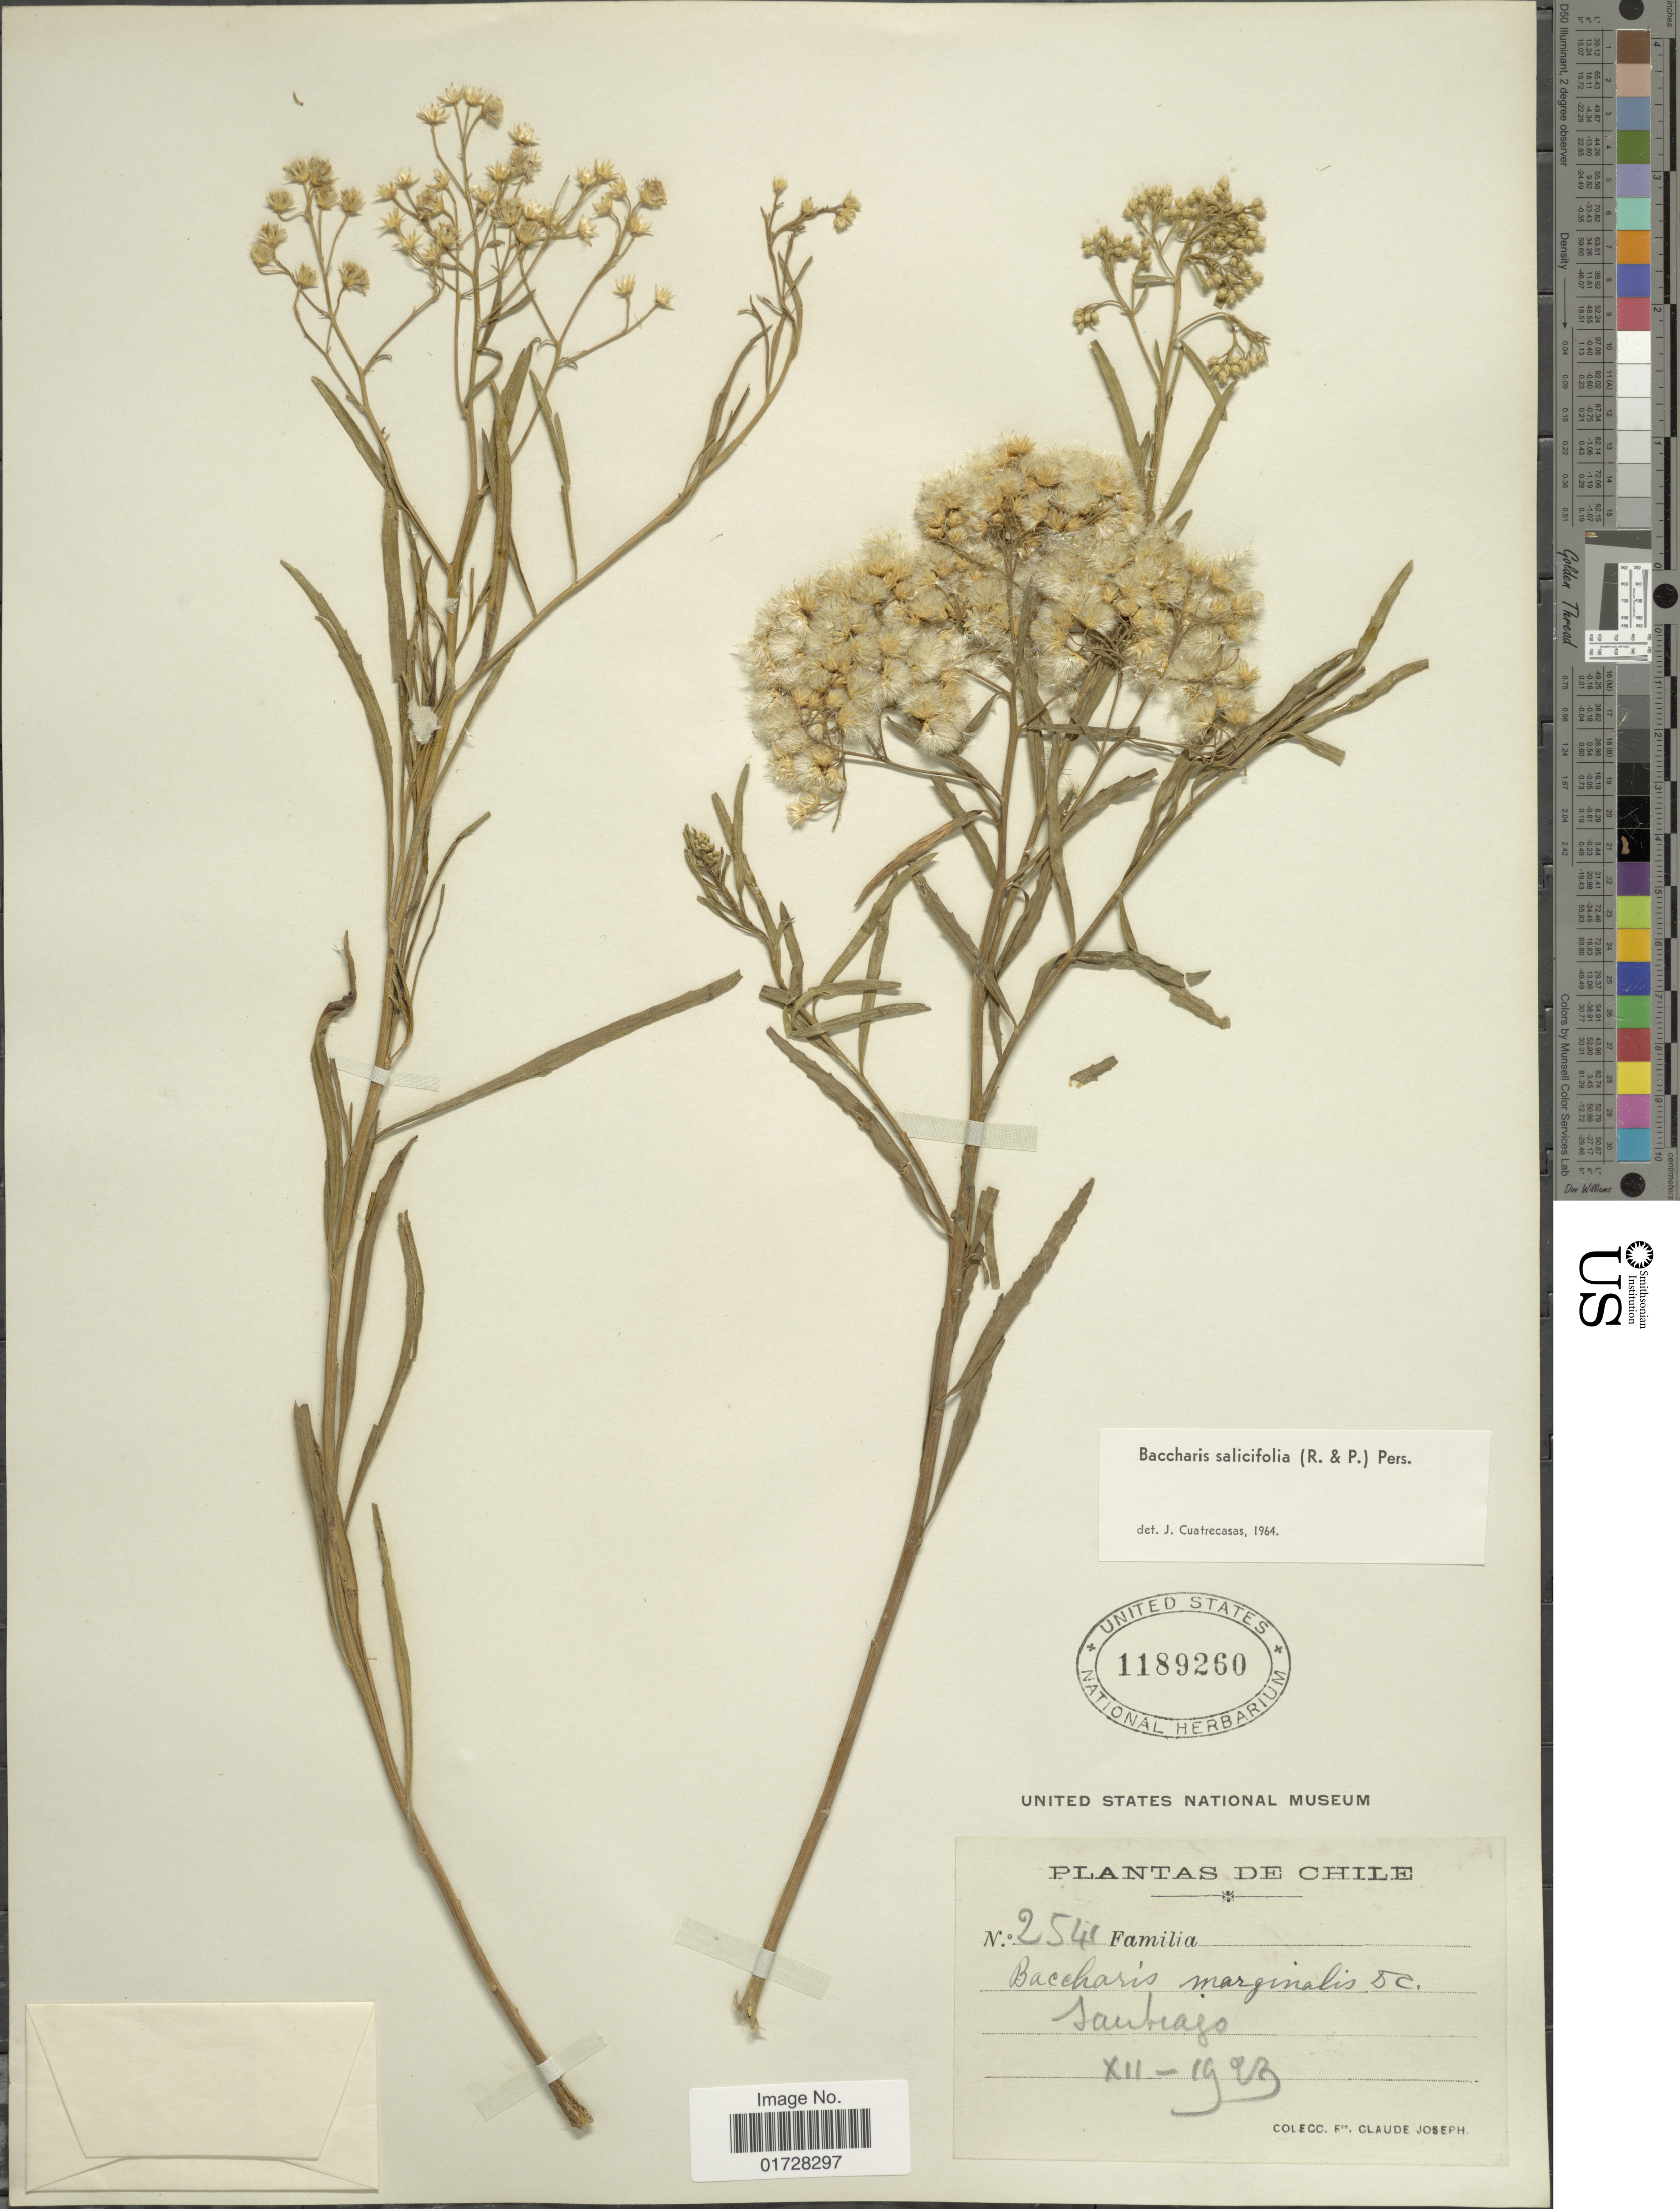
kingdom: Plantae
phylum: Tracheophyta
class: Magnoliopsida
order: Asterales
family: Asteraceae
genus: Baccharis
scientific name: Baccharis salicifolia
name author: (Ruiz & Pav.) Pers.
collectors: Bro. Claude-Joseph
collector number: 2541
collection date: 1923-12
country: Chile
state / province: Región Metropolitana (RM)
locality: Santiago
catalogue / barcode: US 1189260